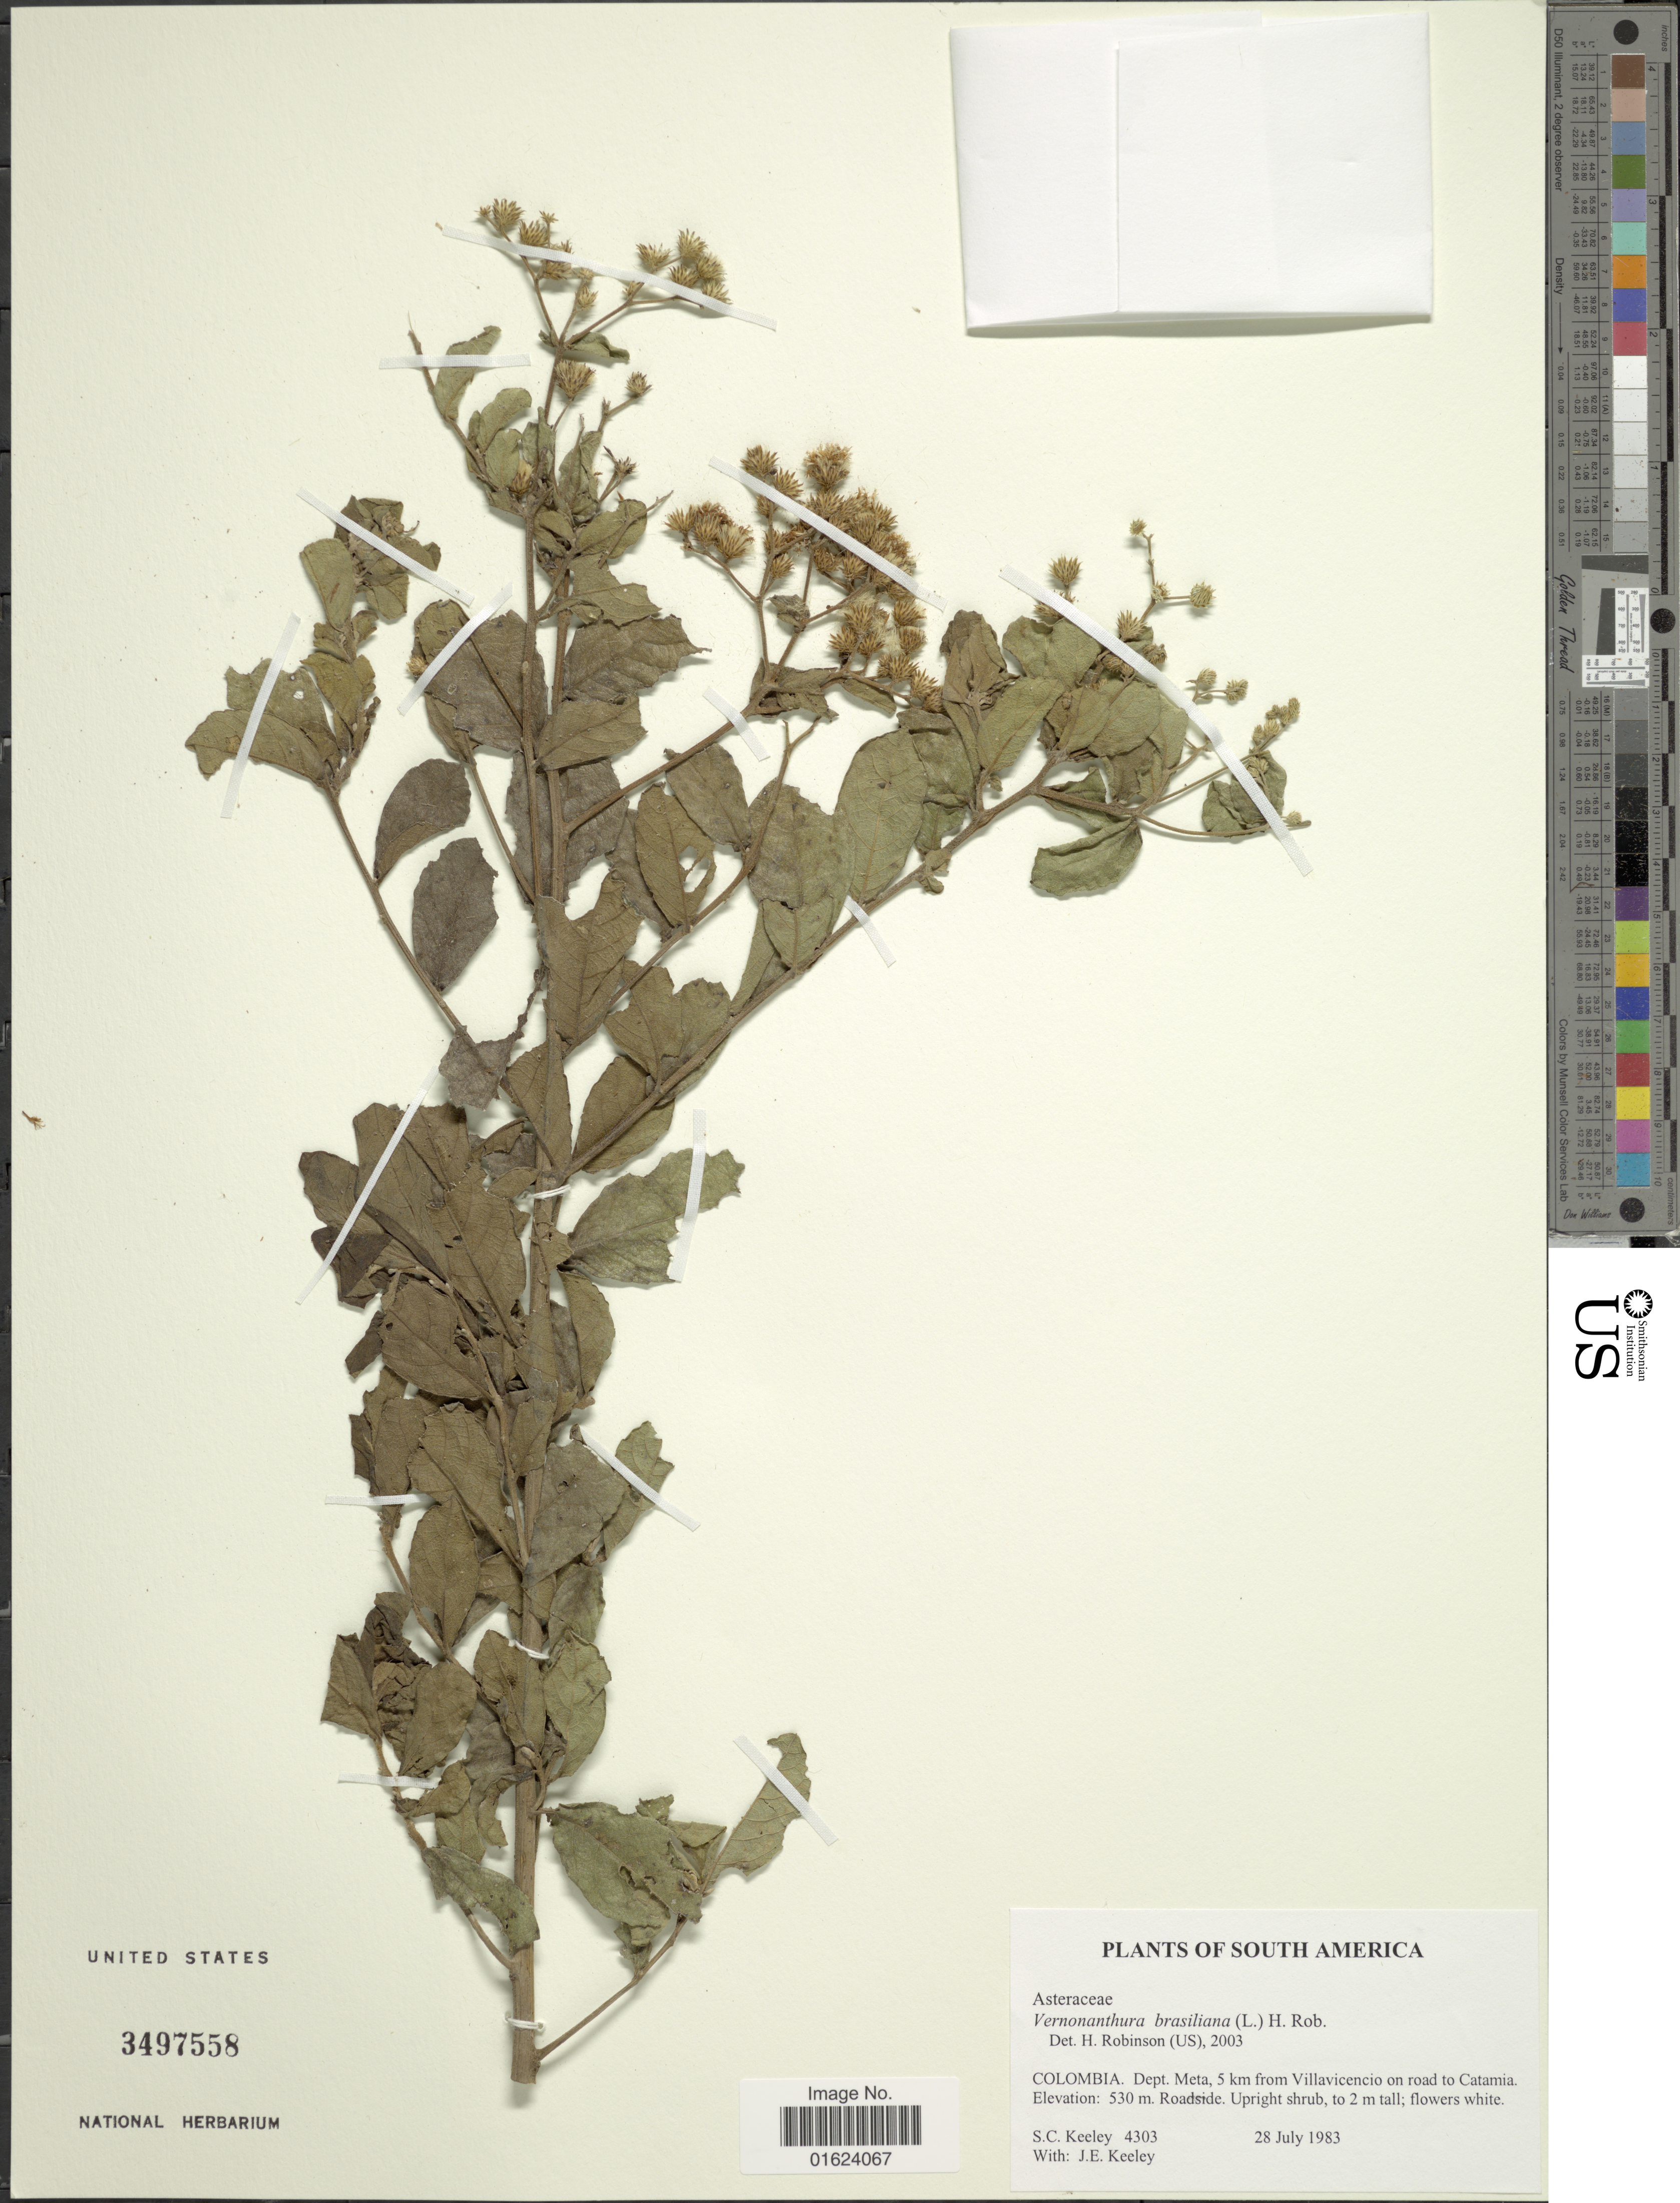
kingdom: Plantae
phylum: Tracheophyta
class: Magnoliopsida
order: Asterales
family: Asteraceae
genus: Vernonia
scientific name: Vernonia brasiliana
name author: (L.) Druce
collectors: S. C. Keeley & J. E. Keeley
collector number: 4303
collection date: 1983-07-28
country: Colombia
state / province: Meta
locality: Colombia. Dept. Meta, 5 km from Villavicencio on road to Catamia.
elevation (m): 530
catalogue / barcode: US 3497558